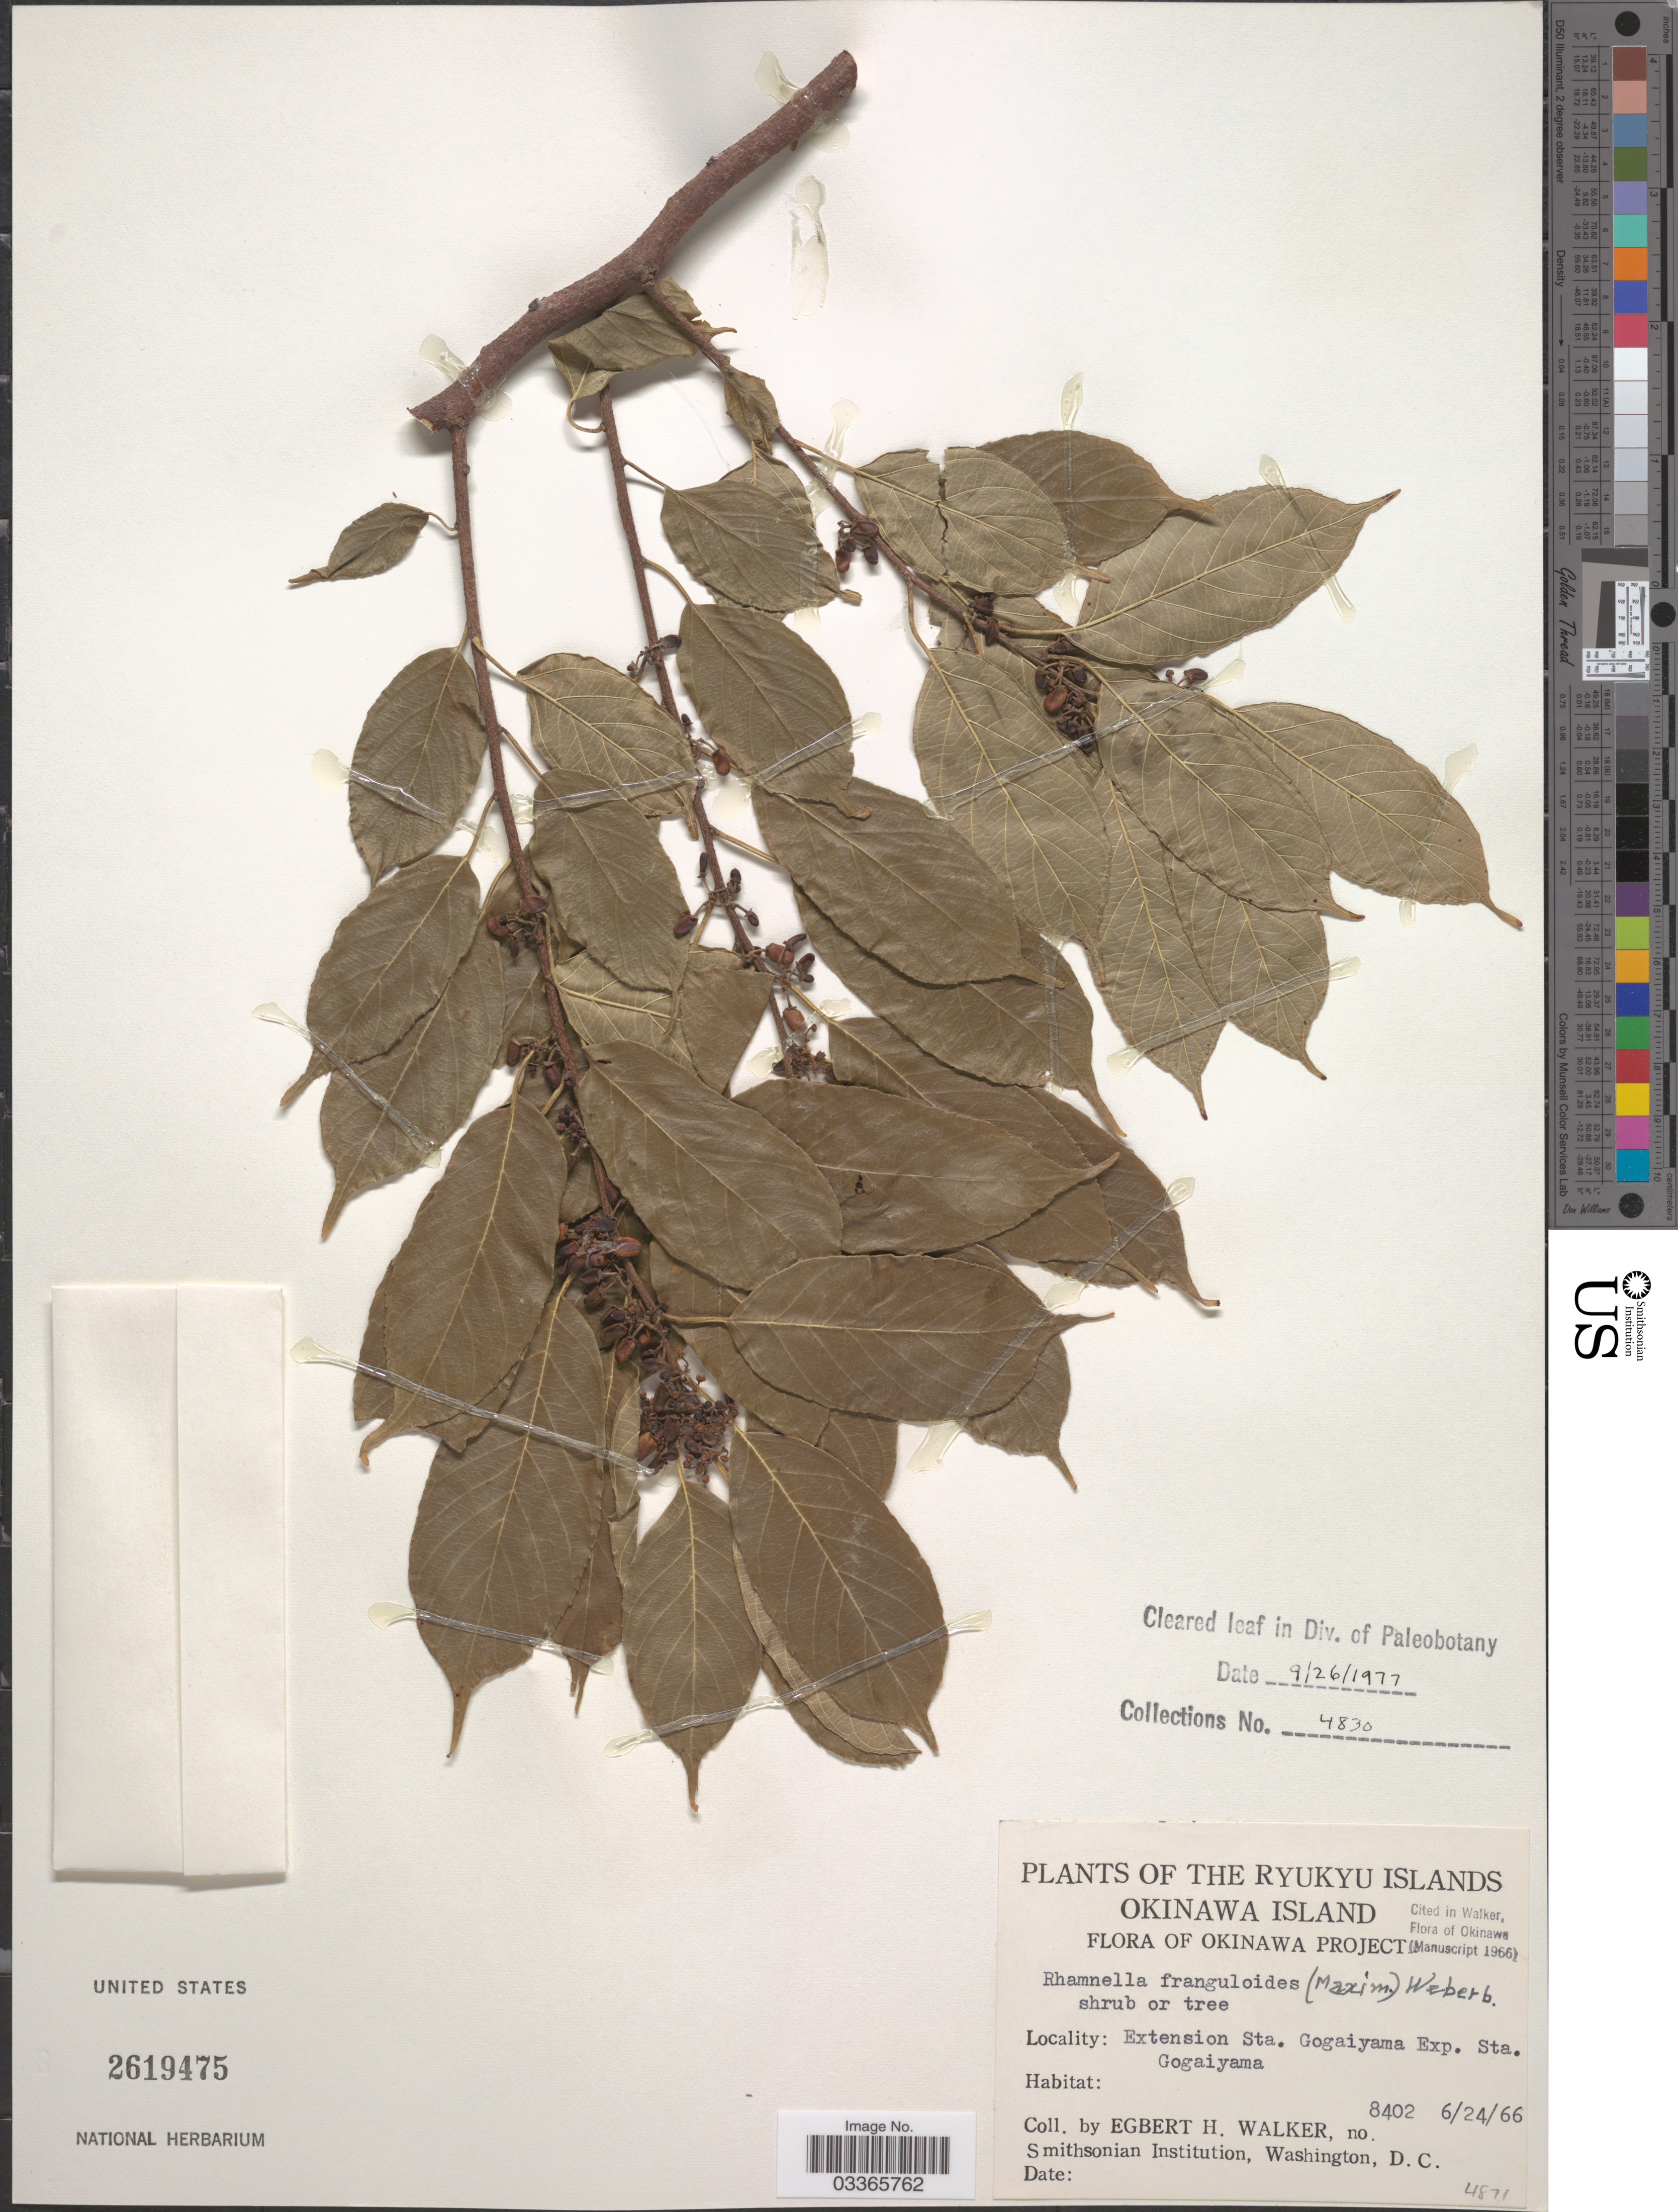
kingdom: Plantae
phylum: Tracheophyta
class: Magnoliopsida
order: Rosales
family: Rhamnaceae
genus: Rhamnella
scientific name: Rhamnella franguloides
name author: (Maxim.) Weberb.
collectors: E. H. Walker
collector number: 8402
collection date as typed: Transcribed d/m/y: 24/6/66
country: Japan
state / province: Okinawa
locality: The Rykyu Islands. Okinawa Island. Extension Sta. Gogaiyama Exp. Sta. Gogaiyama.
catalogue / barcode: US 2619475